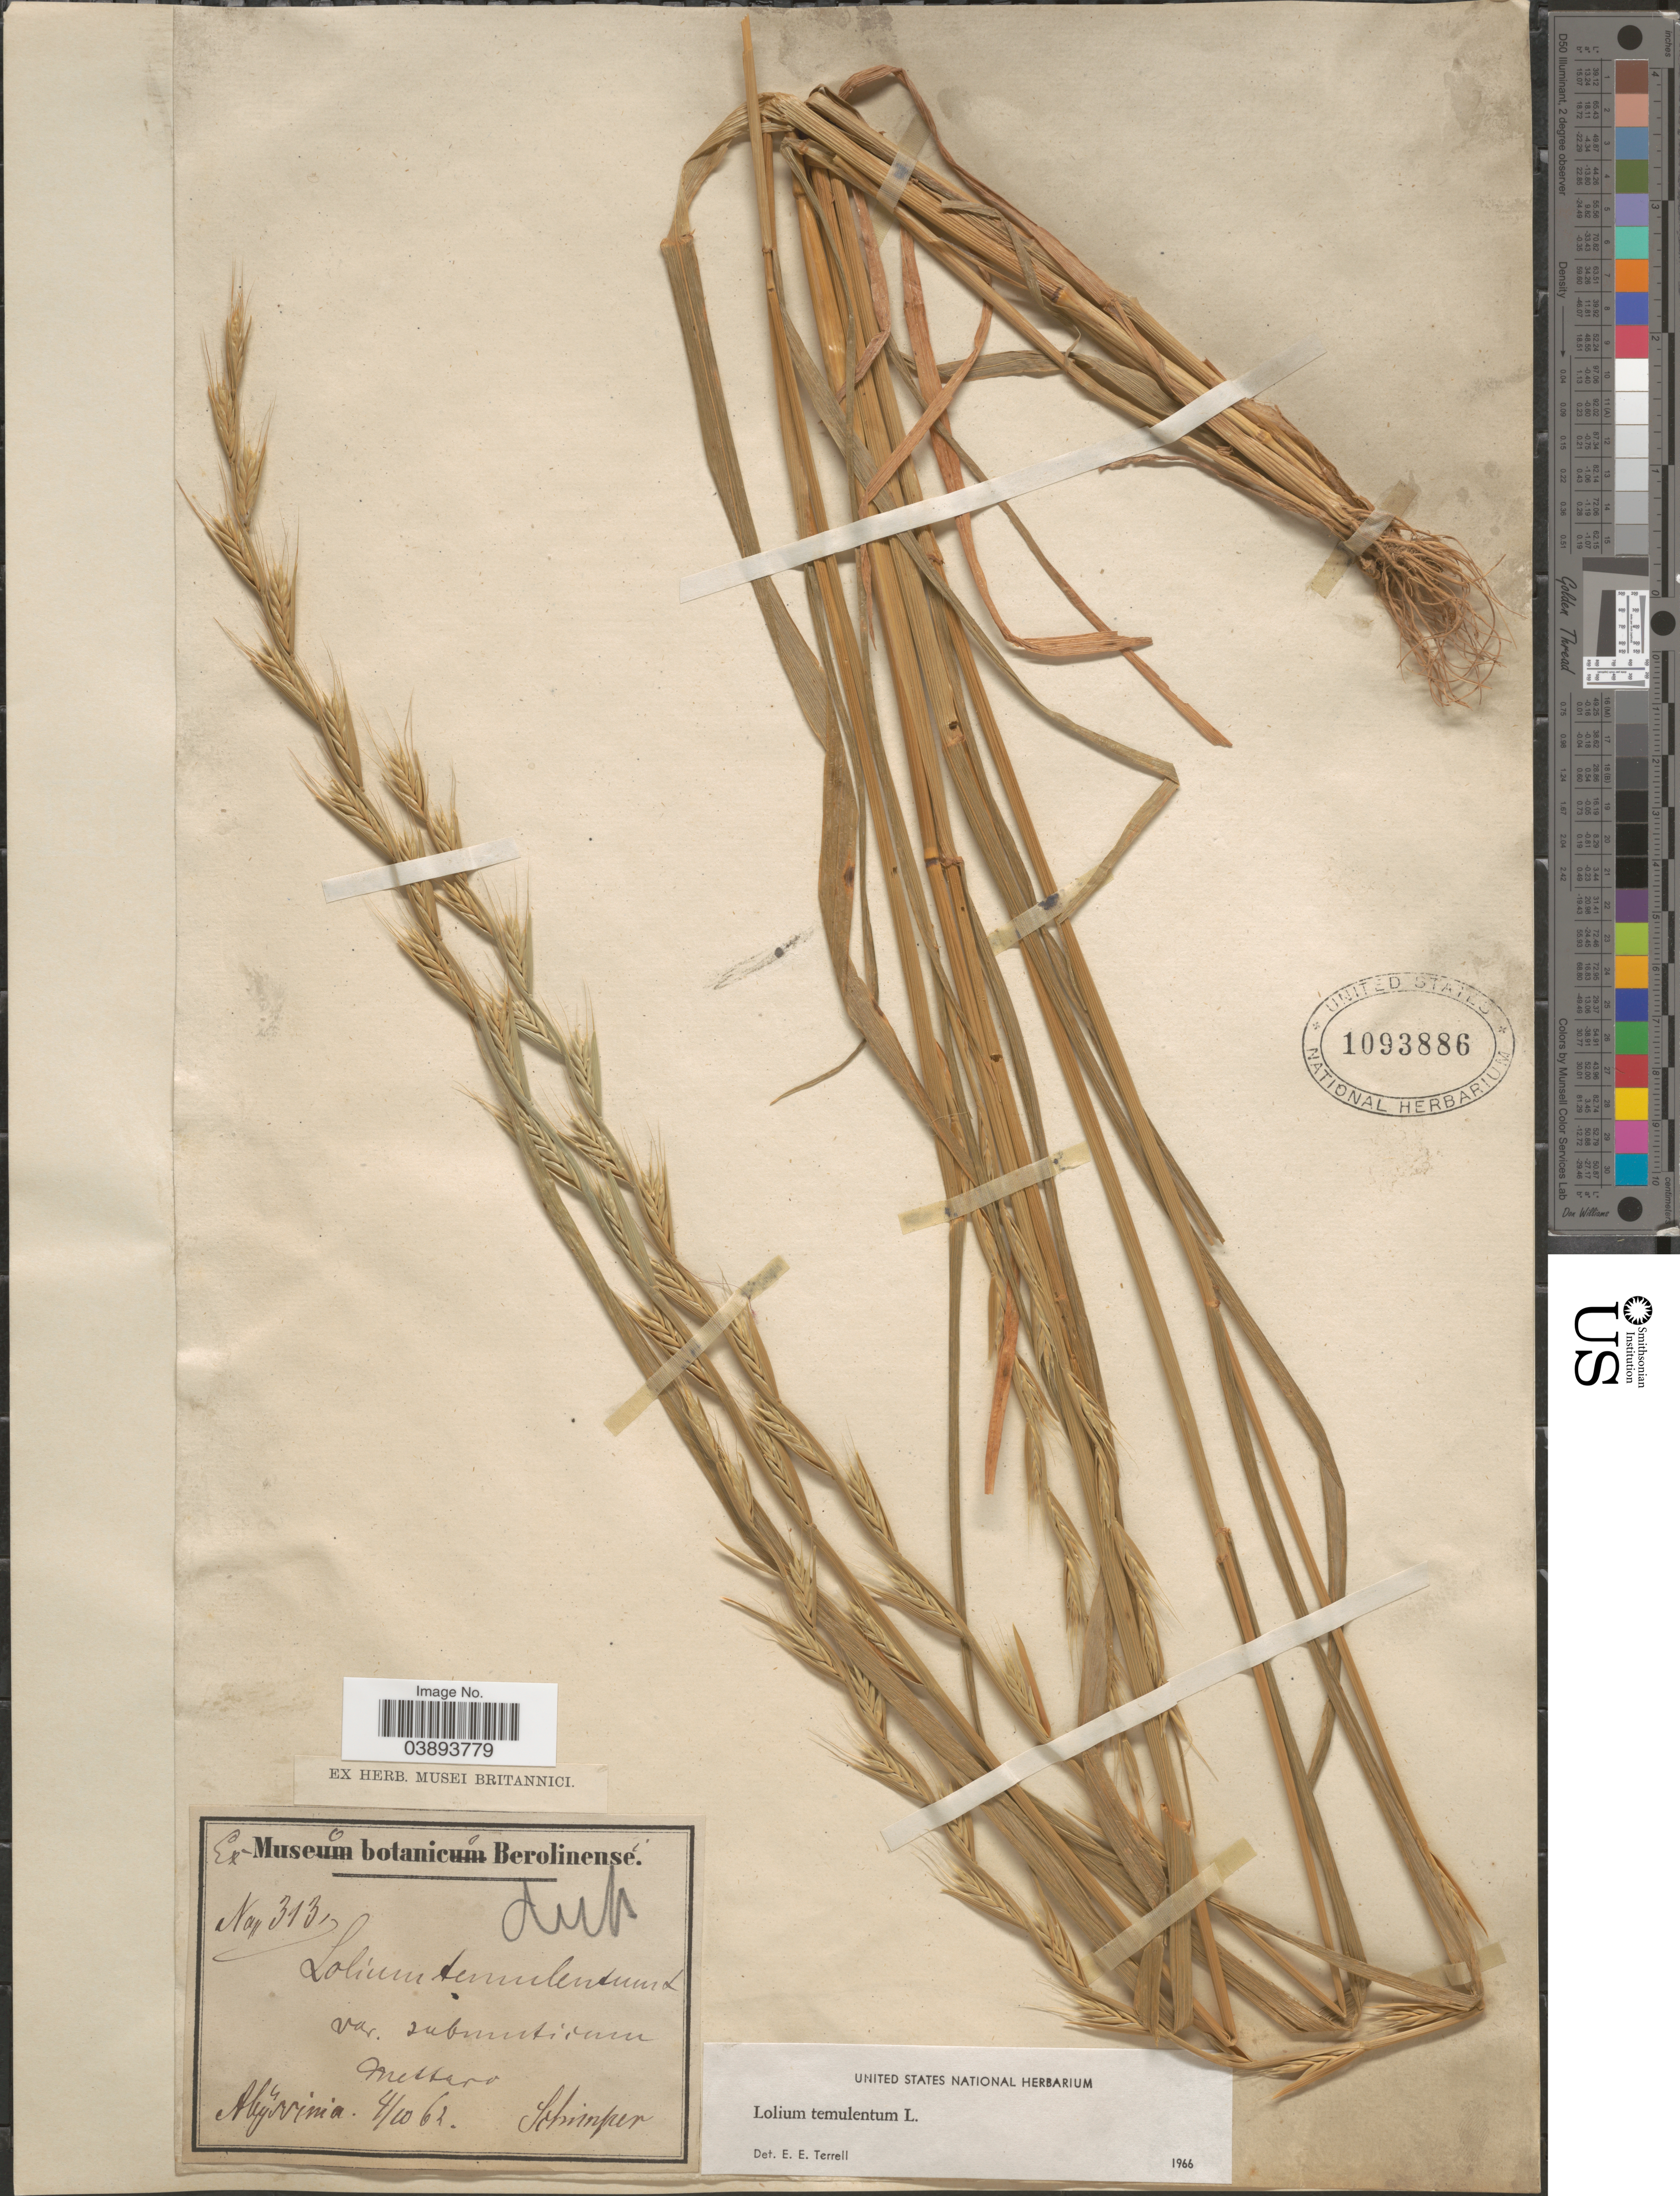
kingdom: Plantae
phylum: Tracheophyta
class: Liliopsida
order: Poales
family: Poaceae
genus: Lolium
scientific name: Lolium temulentum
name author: L.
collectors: -. Schimper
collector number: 313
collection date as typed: Transcribed d/m/y: 4/10/62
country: Ethiopia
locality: Mettaro. Abÿssinia.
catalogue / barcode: US 1093886